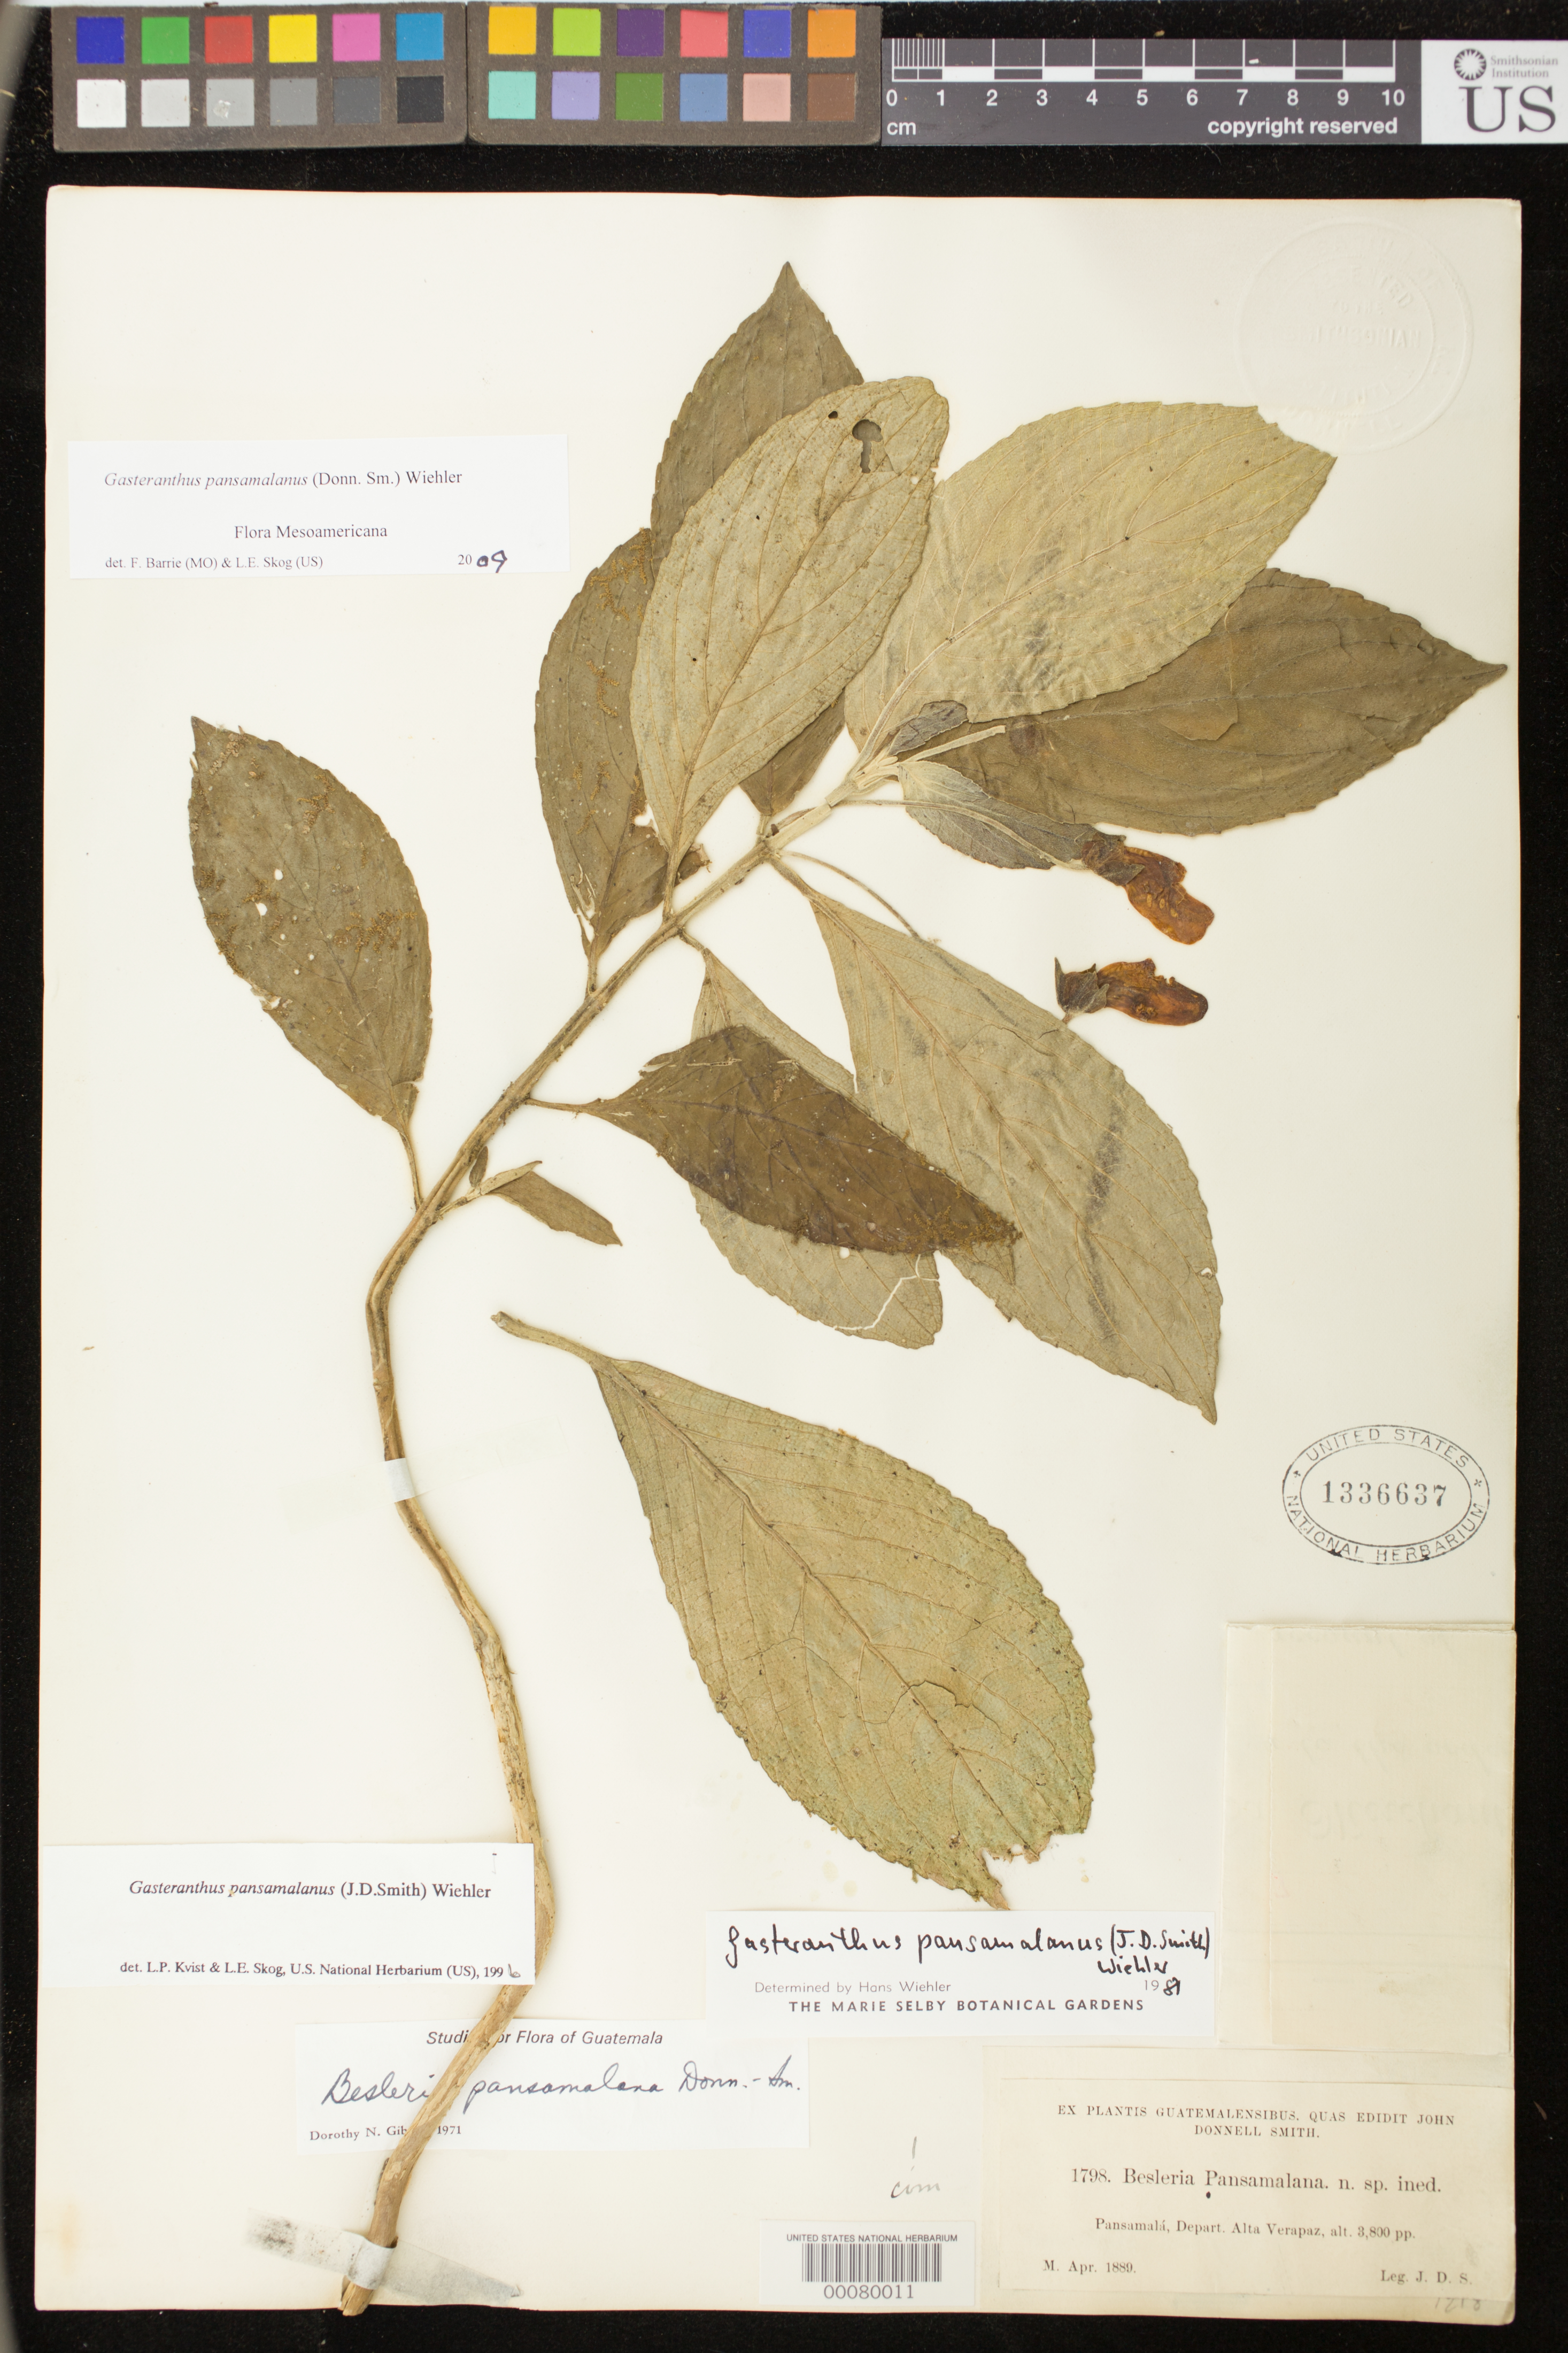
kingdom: Plantae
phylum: Tracheophyta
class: Magnoliopsida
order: Lamiales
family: Gesneriaceae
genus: Gasteranthus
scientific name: Gasteranthus pansamalanus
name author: (Donn. Sm.) Wiehler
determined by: Skog, Laurence E.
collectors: J. Donnell Smith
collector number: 1798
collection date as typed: Apr 1889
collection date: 1889-04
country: Guatemala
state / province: Alta Verapaz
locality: Pansamalá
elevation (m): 1158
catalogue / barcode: US 1336637